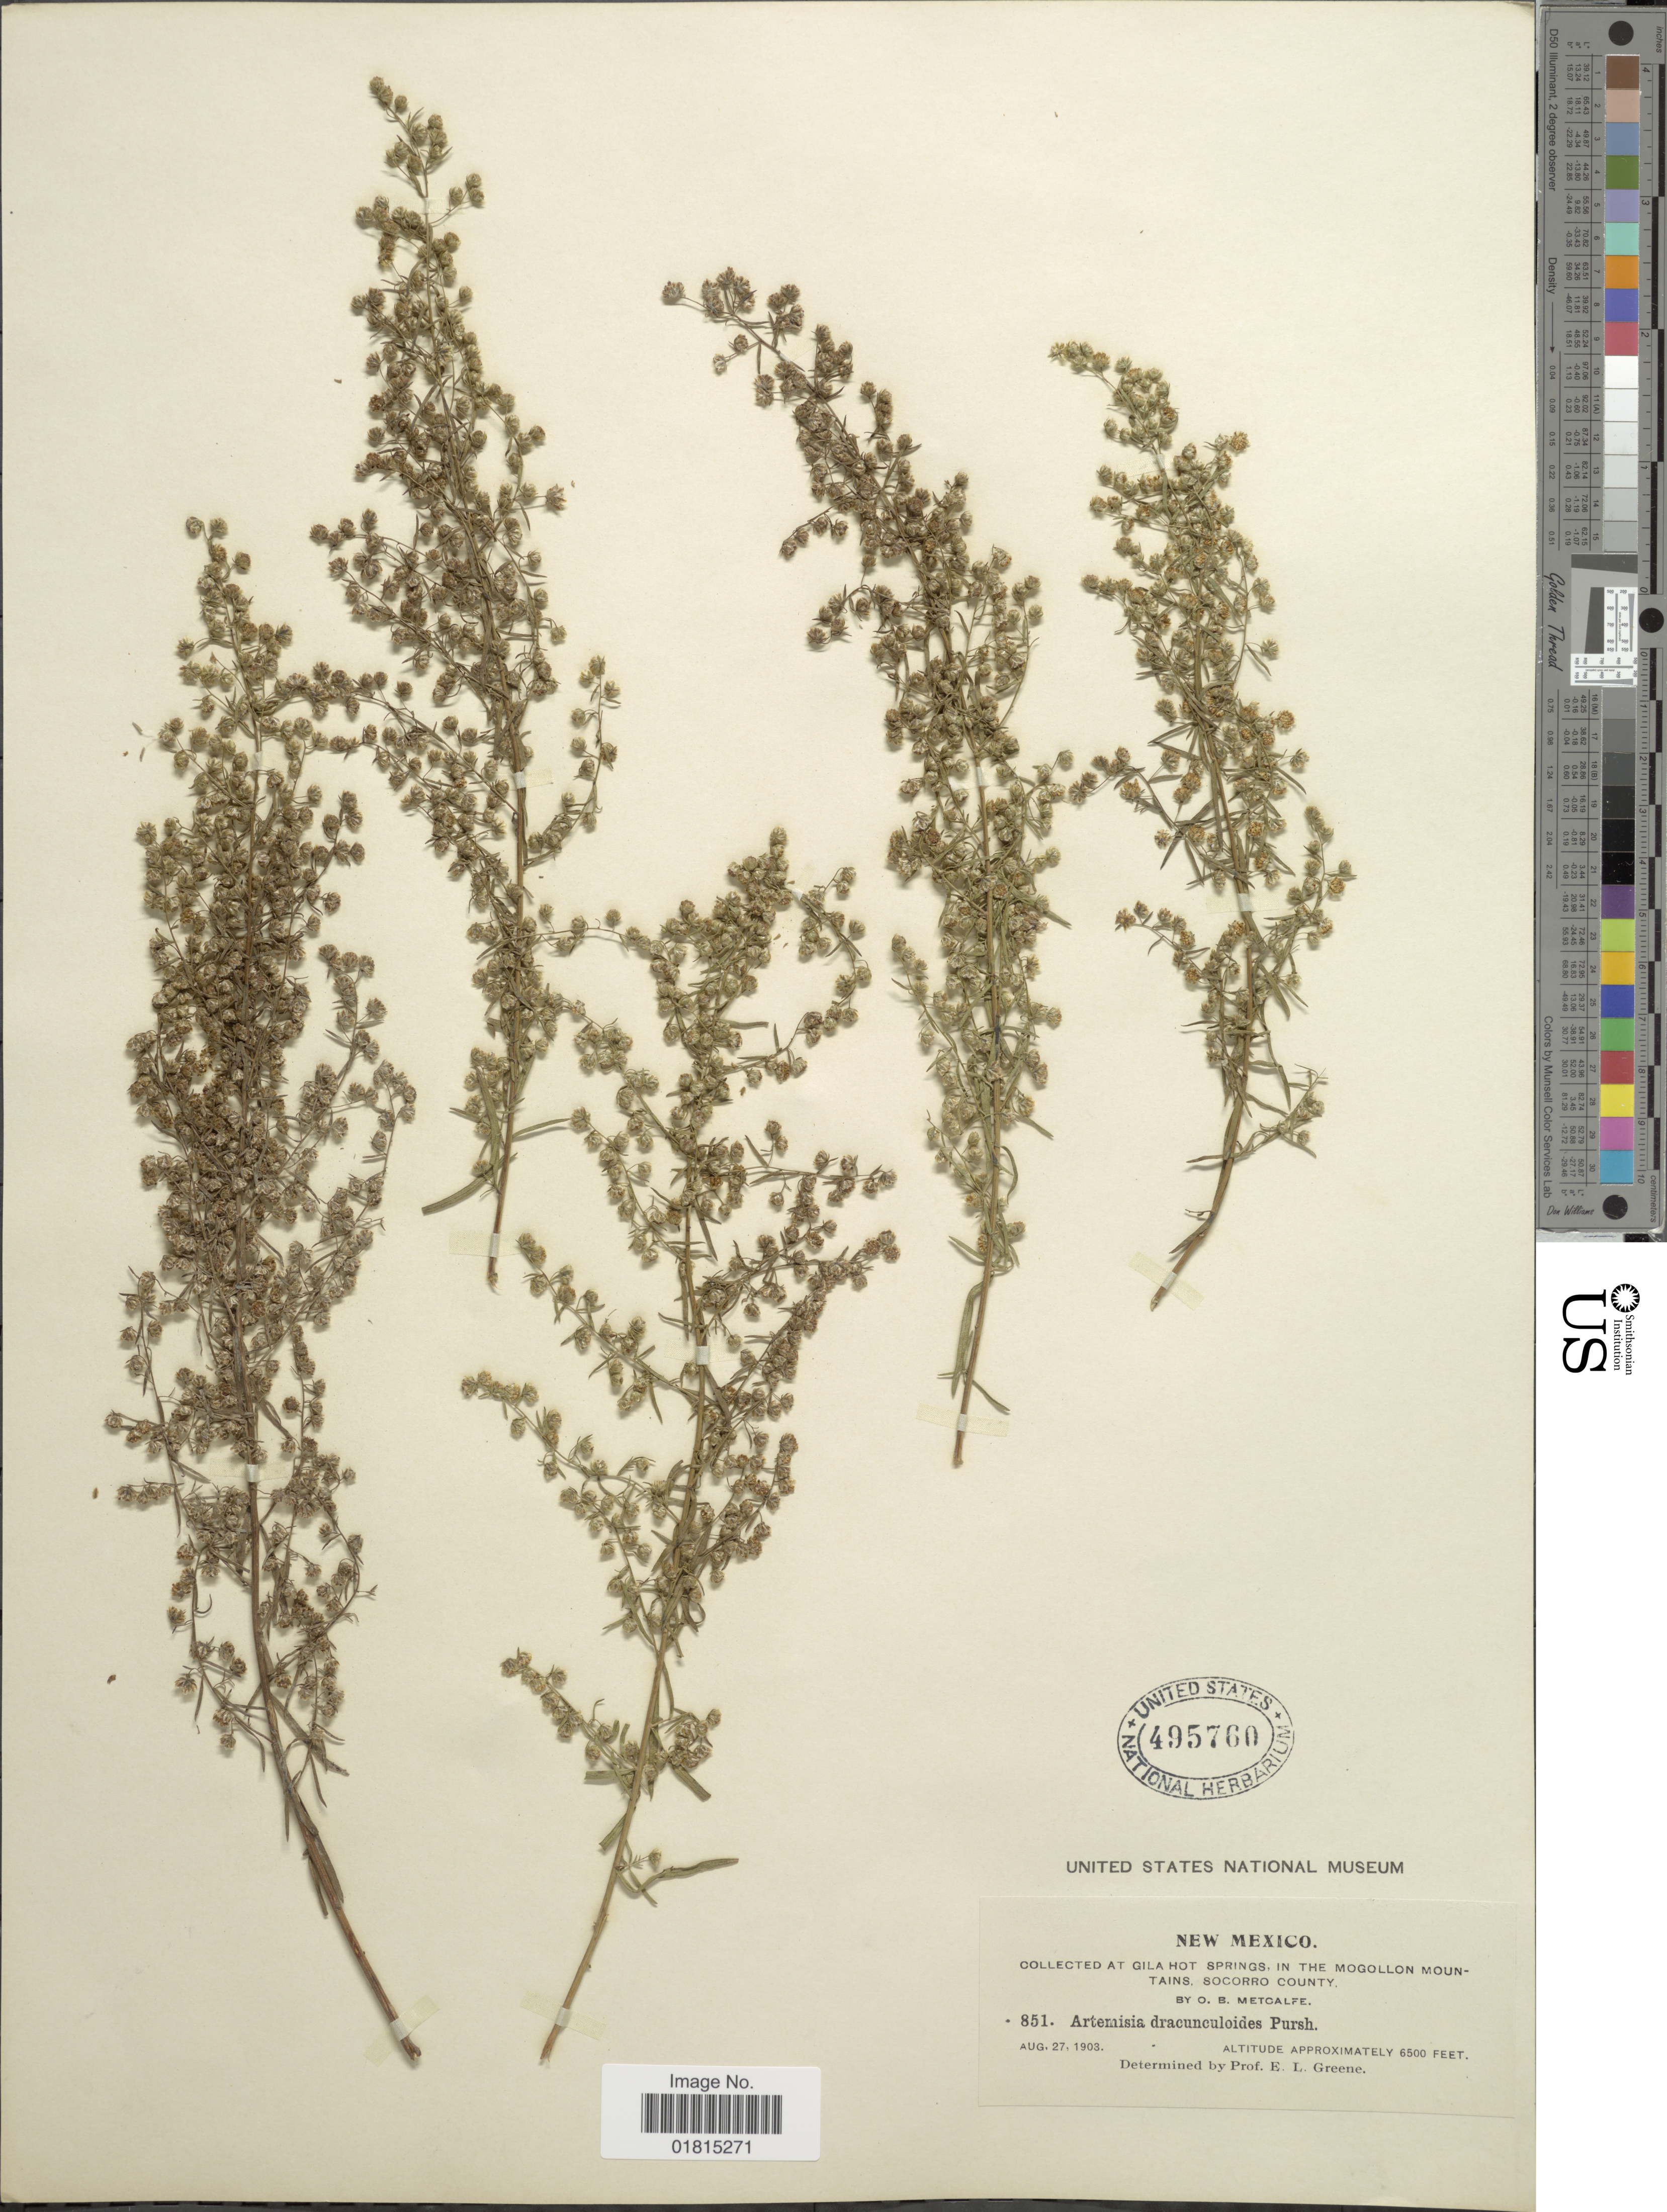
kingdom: Plantae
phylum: Tracheophyta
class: Magnoliopsida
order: Asterales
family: Asteraceae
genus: Artemisia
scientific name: Artemisia dracunculoides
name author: Pursh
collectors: O. B. Metcalfe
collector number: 851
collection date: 1903-08-27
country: United States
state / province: New Mexico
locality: At Gila Hot Springs, in the Mogollon Mountains, Socorro County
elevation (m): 1981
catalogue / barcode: US 495760